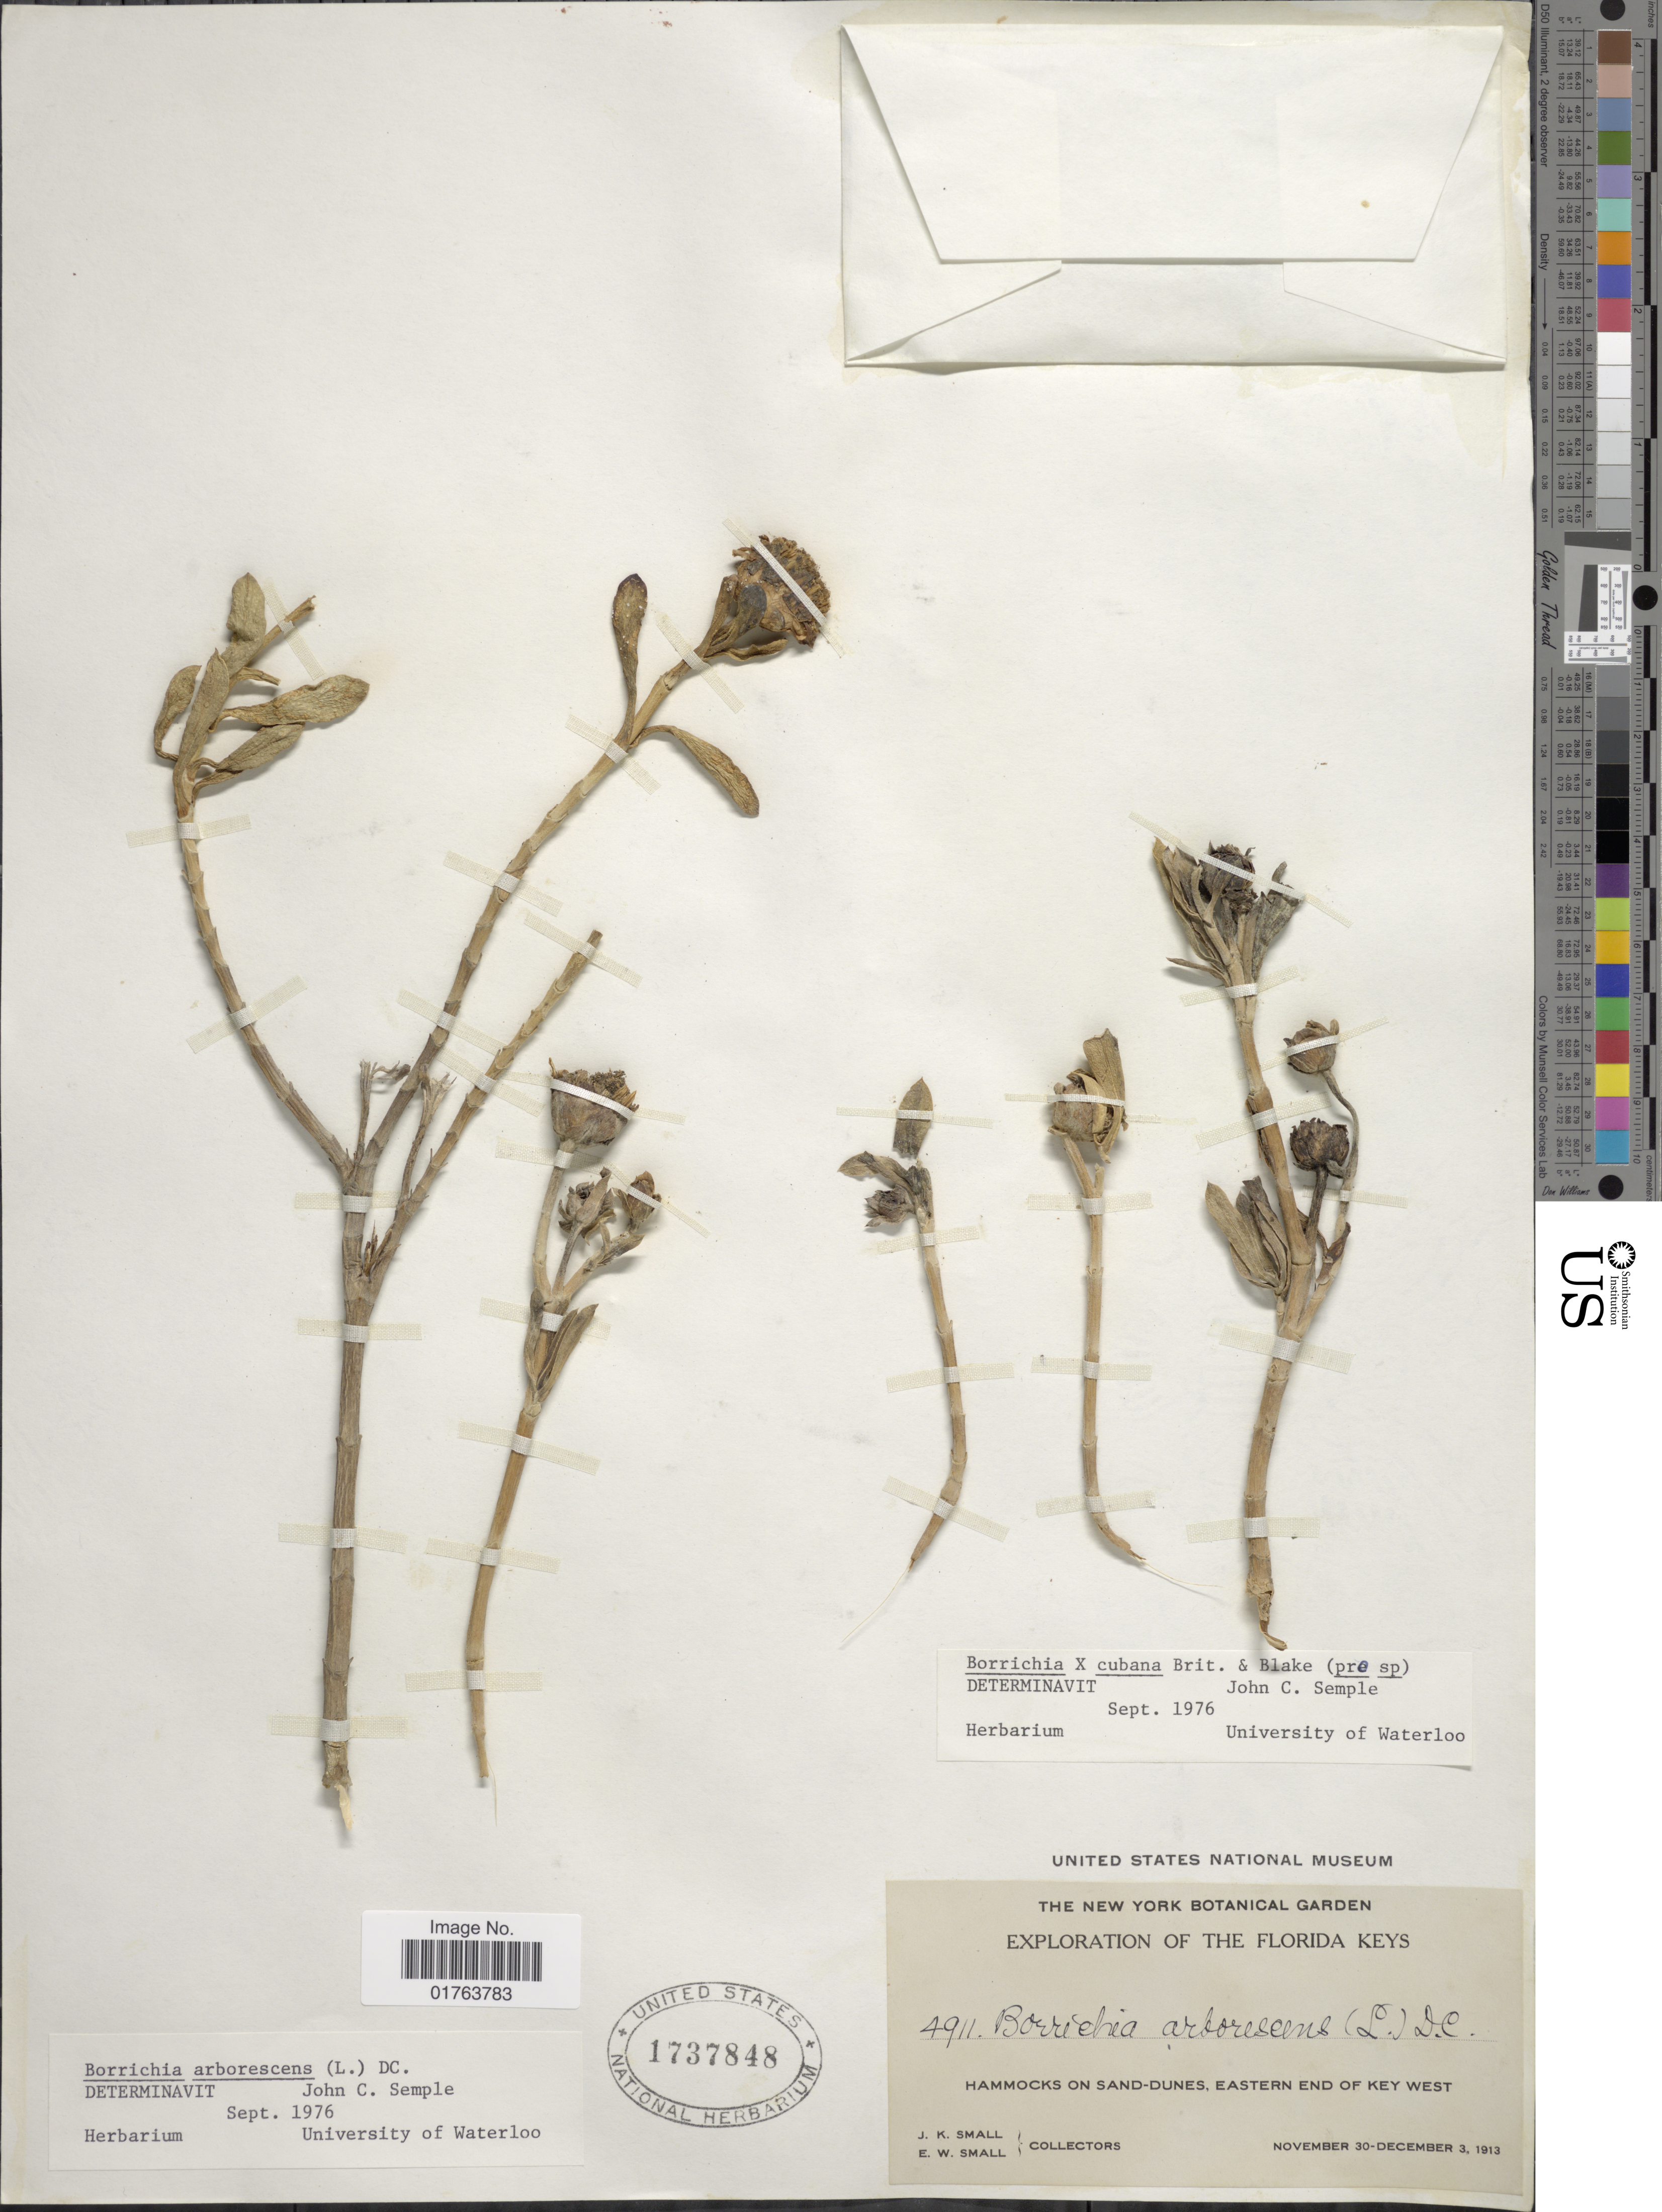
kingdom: Plantae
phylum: Tracheophyta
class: Magnoliopsida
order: Asterales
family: Asteraceae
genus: Borrichia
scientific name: Borrichia arborescens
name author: (L.) DC.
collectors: J. K. Small & E. W. Small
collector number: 4911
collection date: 1913-11-30/1913-12-03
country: United States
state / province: Florida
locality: The Florida Keys, Hammocks on sand-dunes, Eastern end of Key West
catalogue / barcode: US 1737848